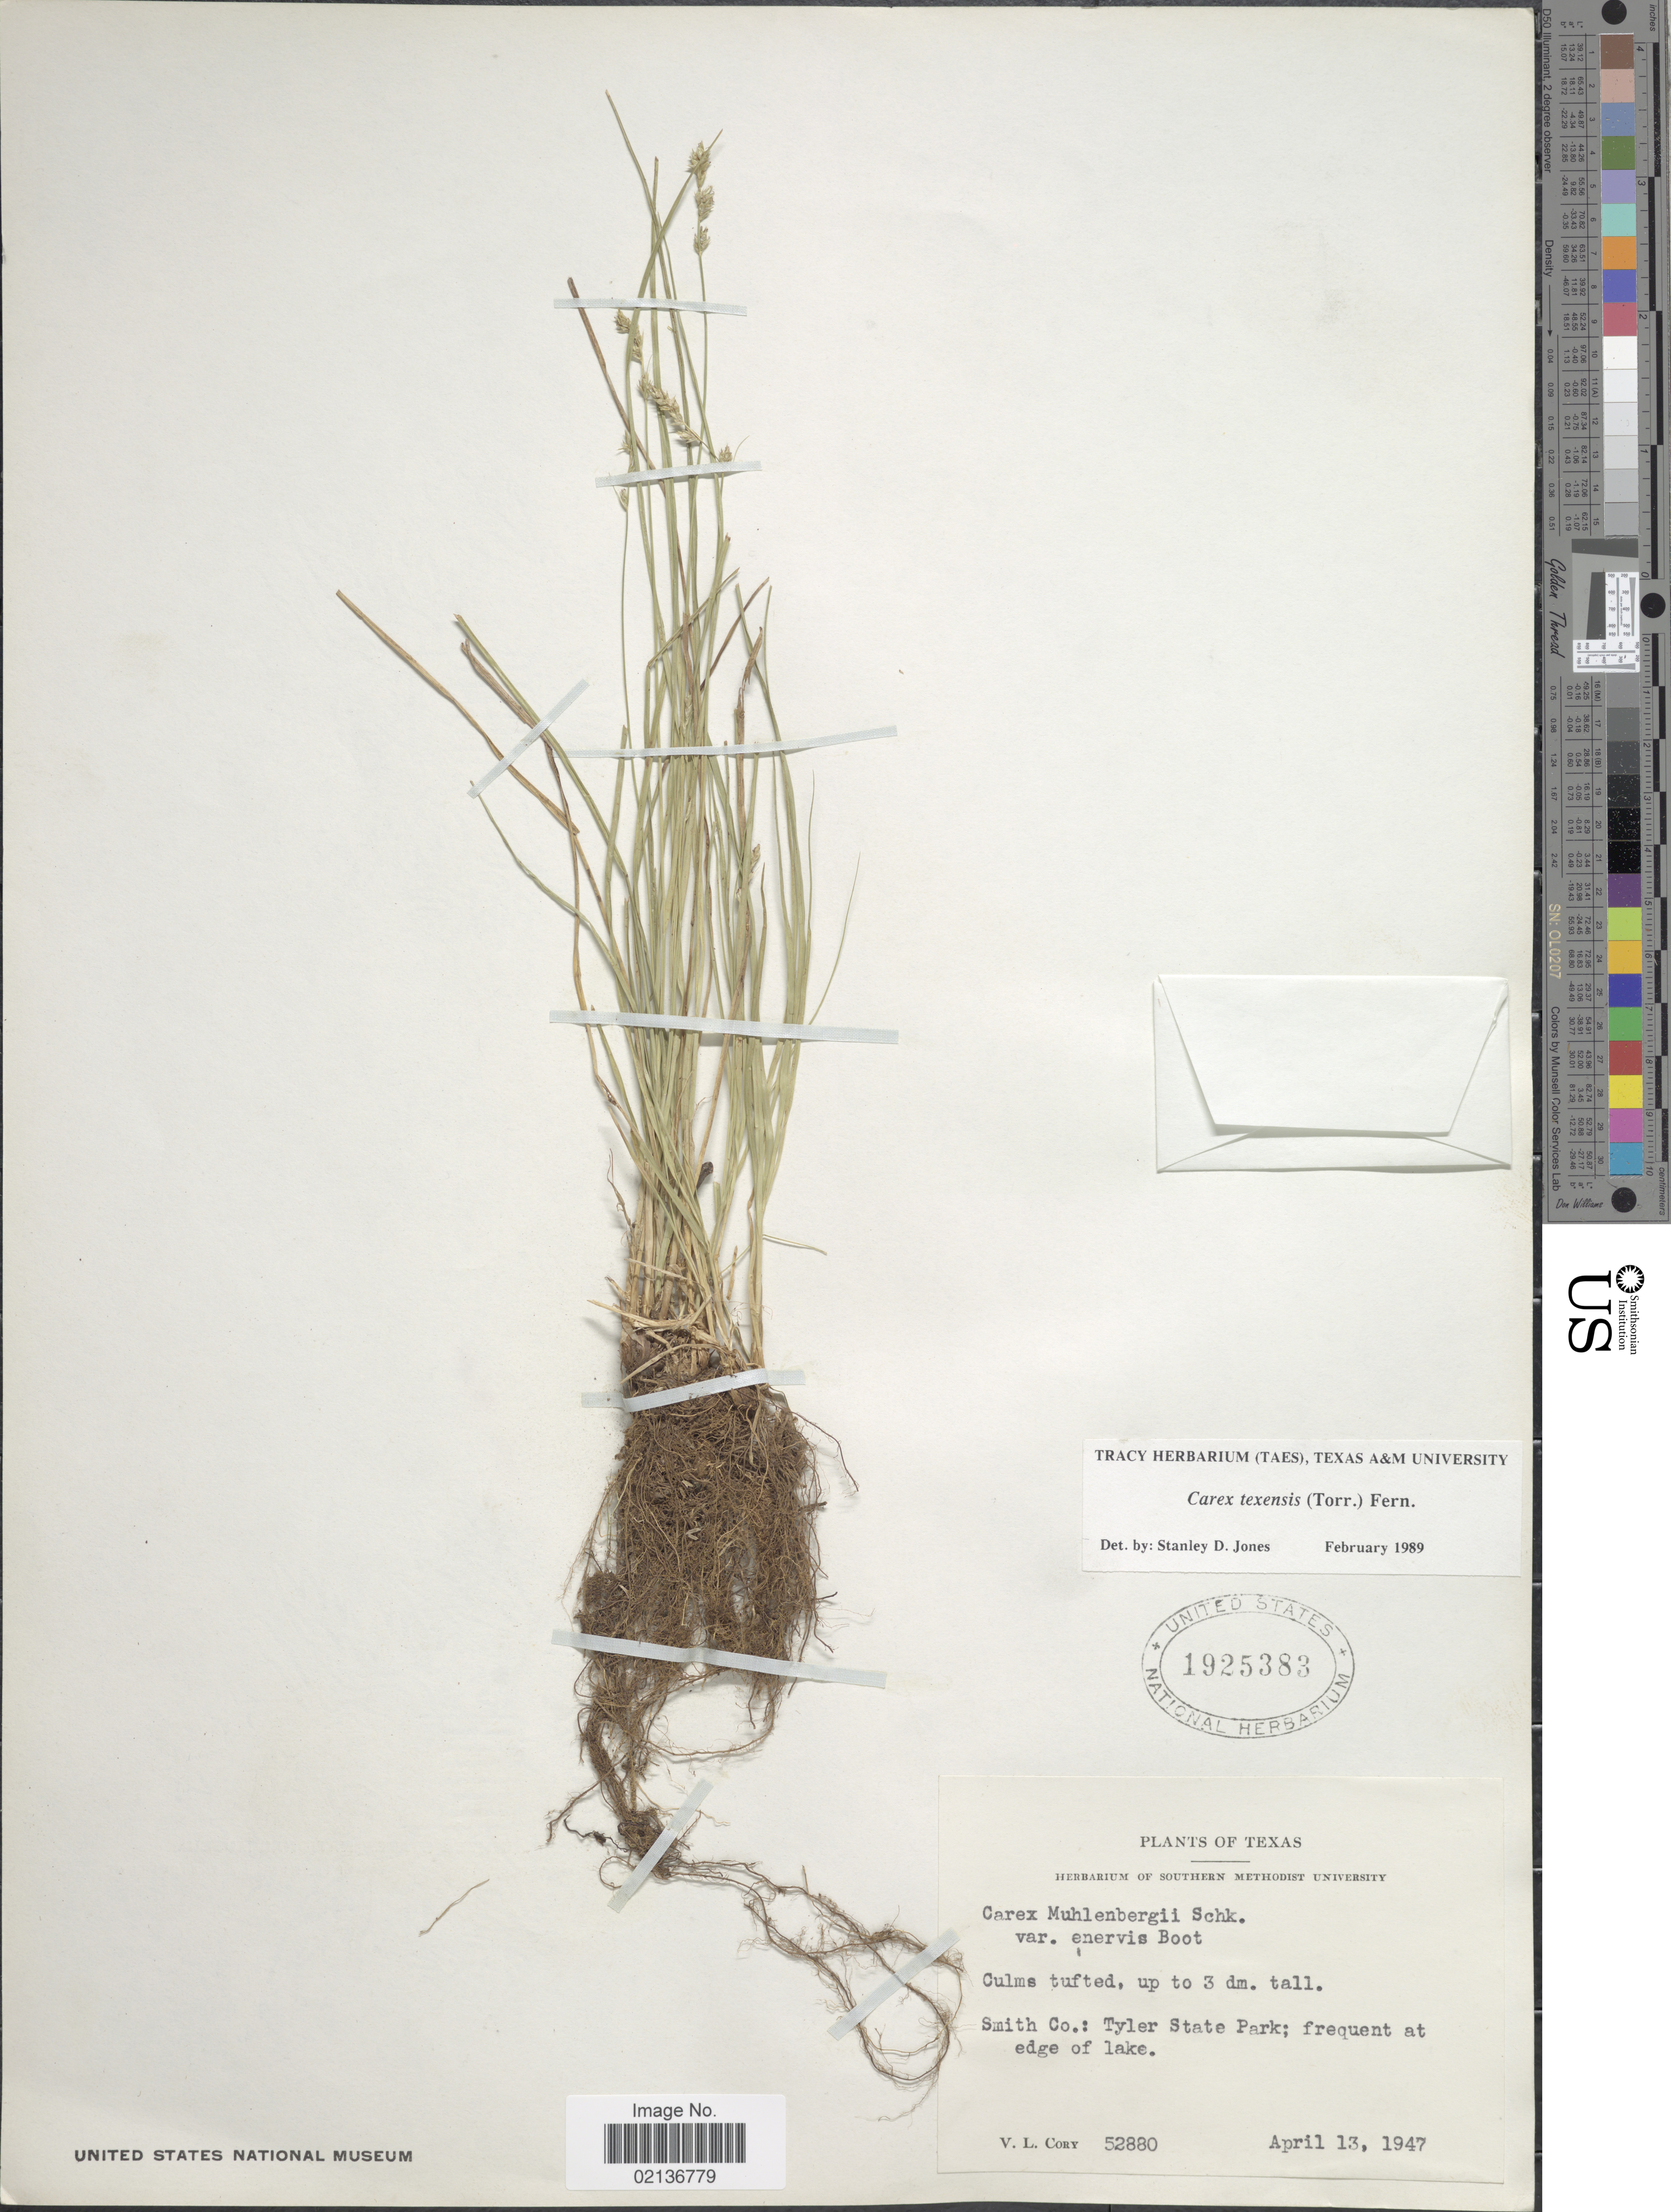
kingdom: Plantae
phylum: Tracheophyta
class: Liliopsida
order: Poales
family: Cyperaceae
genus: Carex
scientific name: Carex texensis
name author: (Torr. ex L.H. Bailey) L.H. Bailey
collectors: V. Cory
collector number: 52880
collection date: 1947-04-13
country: United States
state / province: Texas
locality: Smith Co.: Tyler State Park, frequent at edge of Lake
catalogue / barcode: US 1925383